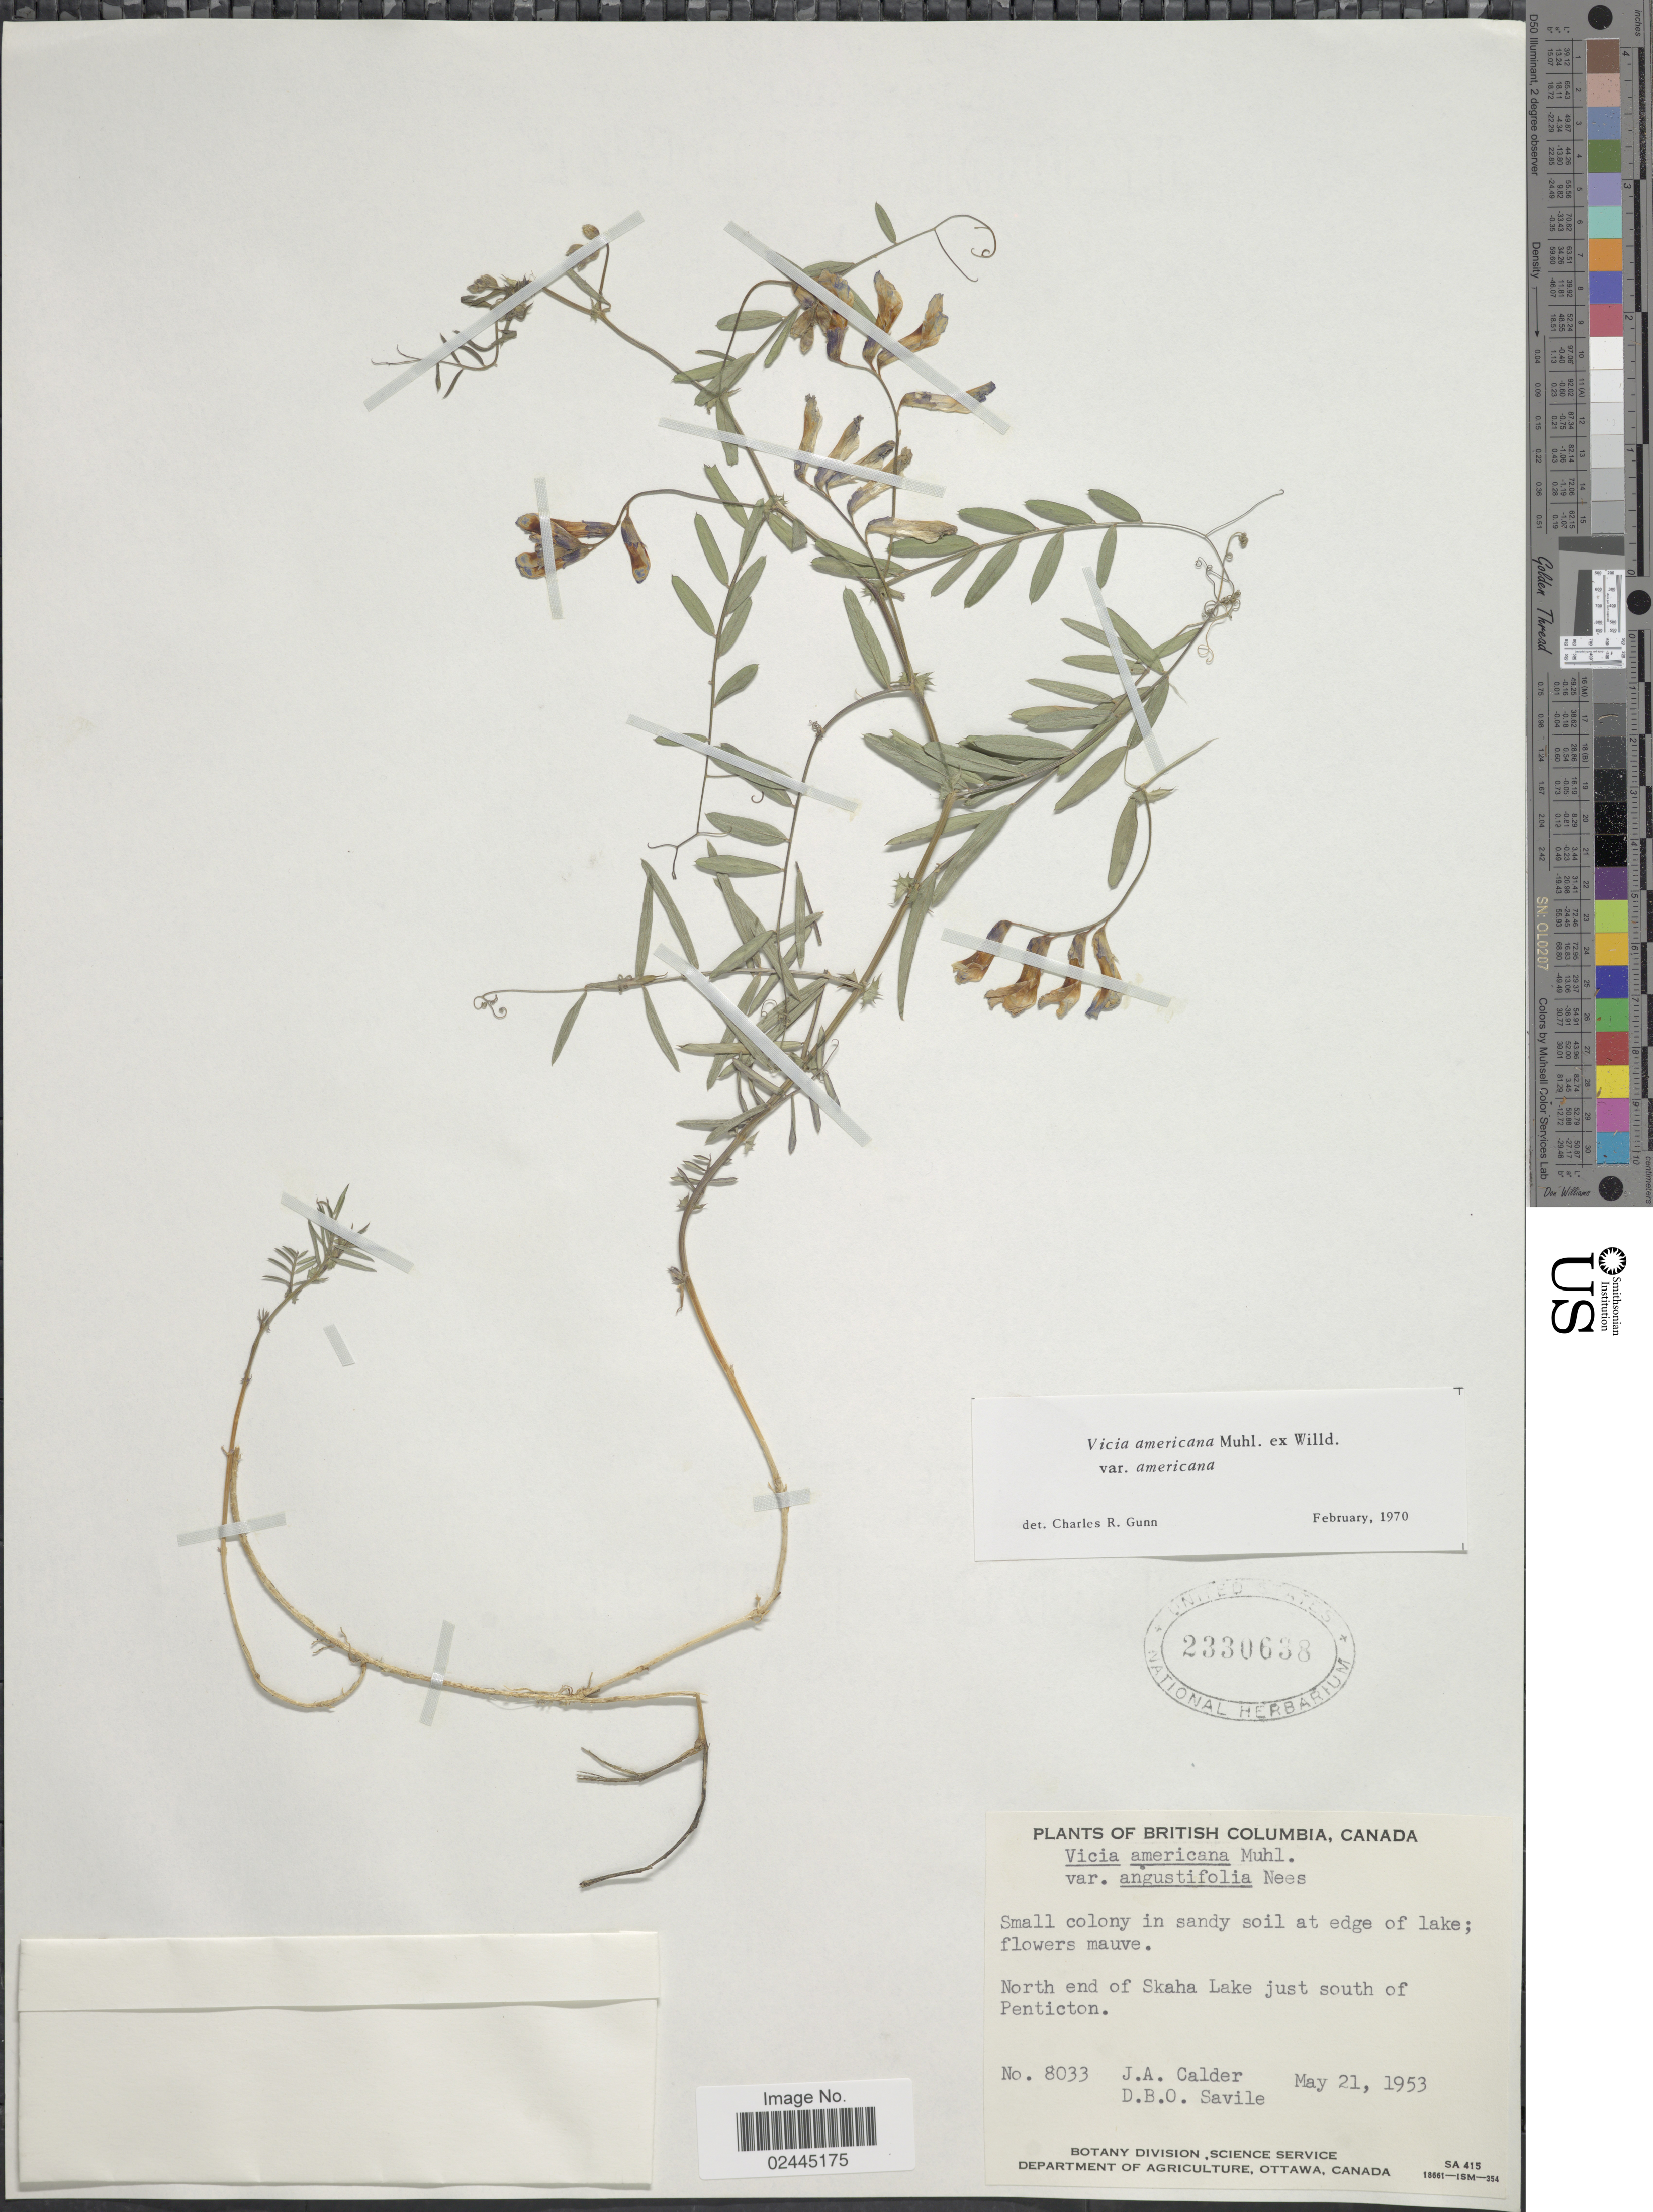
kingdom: Plantae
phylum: Tracheophyta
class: Magnoliopsida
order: Fabales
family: Fabaceae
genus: Vicia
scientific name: Vicia americana var. americana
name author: Muhl. ex Willd.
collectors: J. A. Calder & D. Savile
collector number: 8033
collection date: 1953-05-21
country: Canada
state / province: British Columbia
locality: North end of Skaha Lake just south of Penticton.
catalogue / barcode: US 2330638